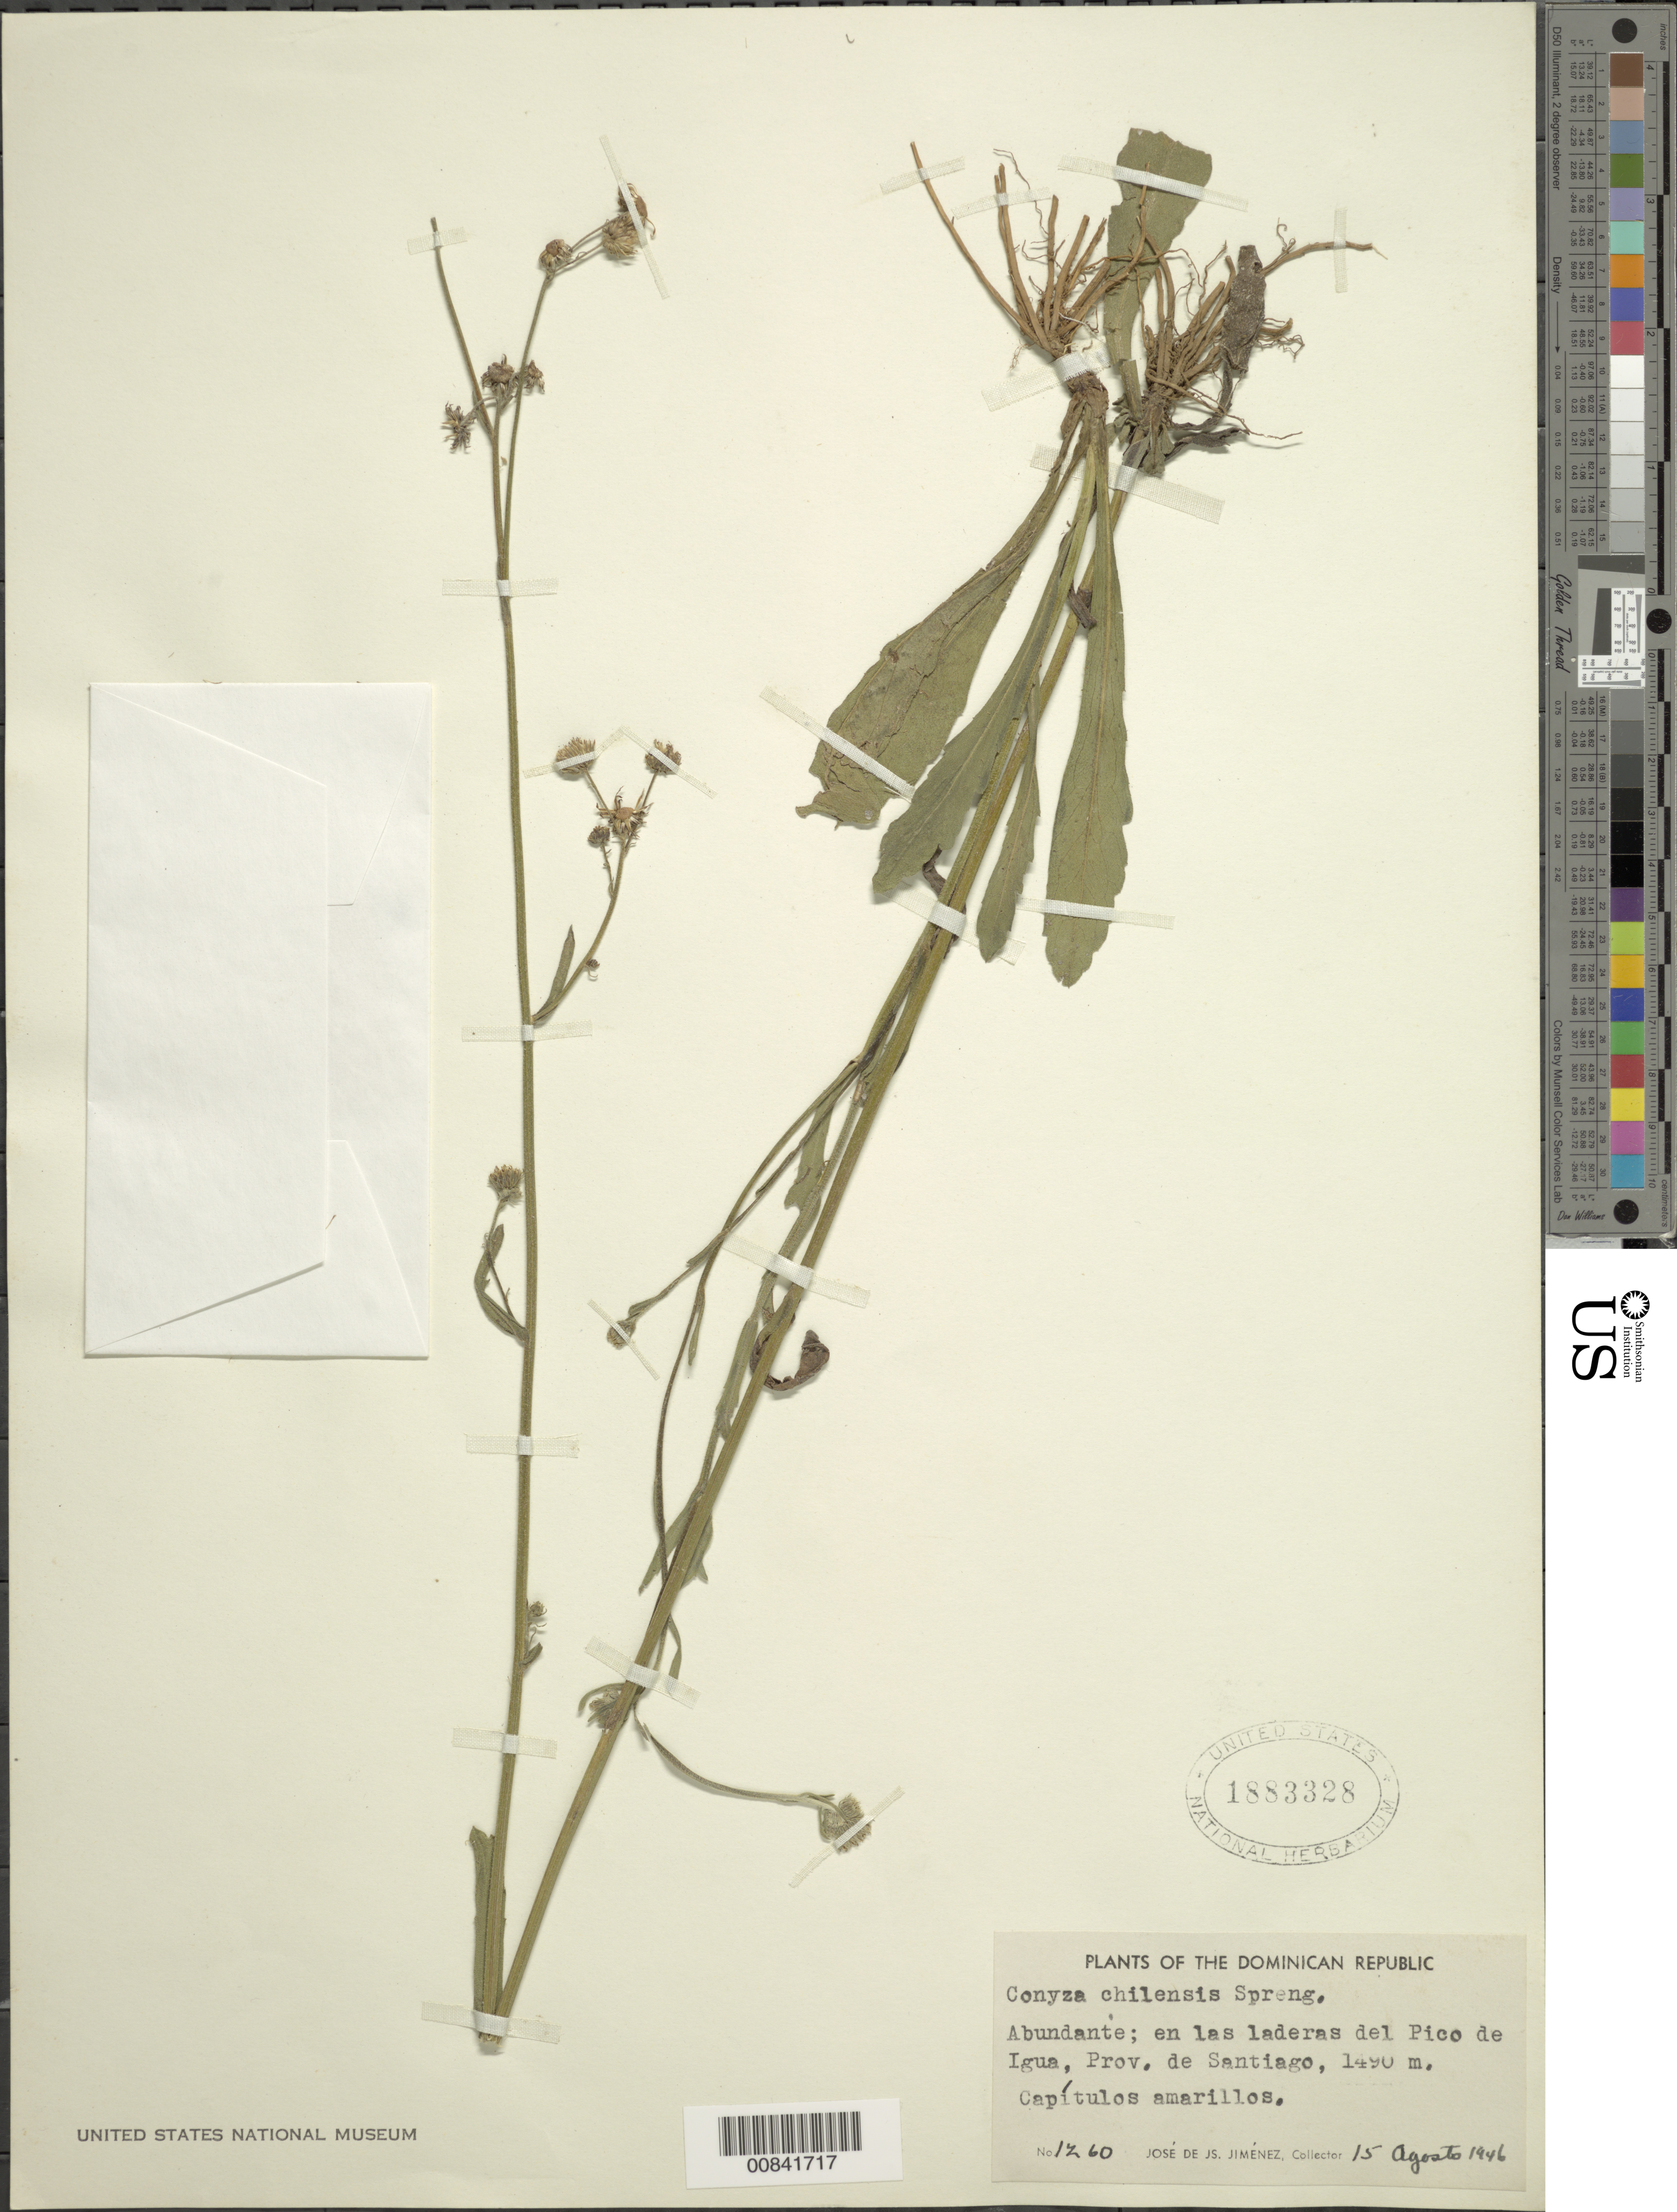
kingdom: Plantae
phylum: Tracheophyta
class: Magnoliopsida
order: Asterales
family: Asteraceae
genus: Conyza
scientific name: Conyza primulaefolia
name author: (Lam.) Cuatrec. & Lourteig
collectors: J. J. Jiménez Almonte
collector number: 1260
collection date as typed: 15 Aug 1946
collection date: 1946-08-15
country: Dominican Republic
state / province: Santiago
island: Hispaniola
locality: En las laderas del Pico de Igua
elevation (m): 1490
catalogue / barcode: US 1883328